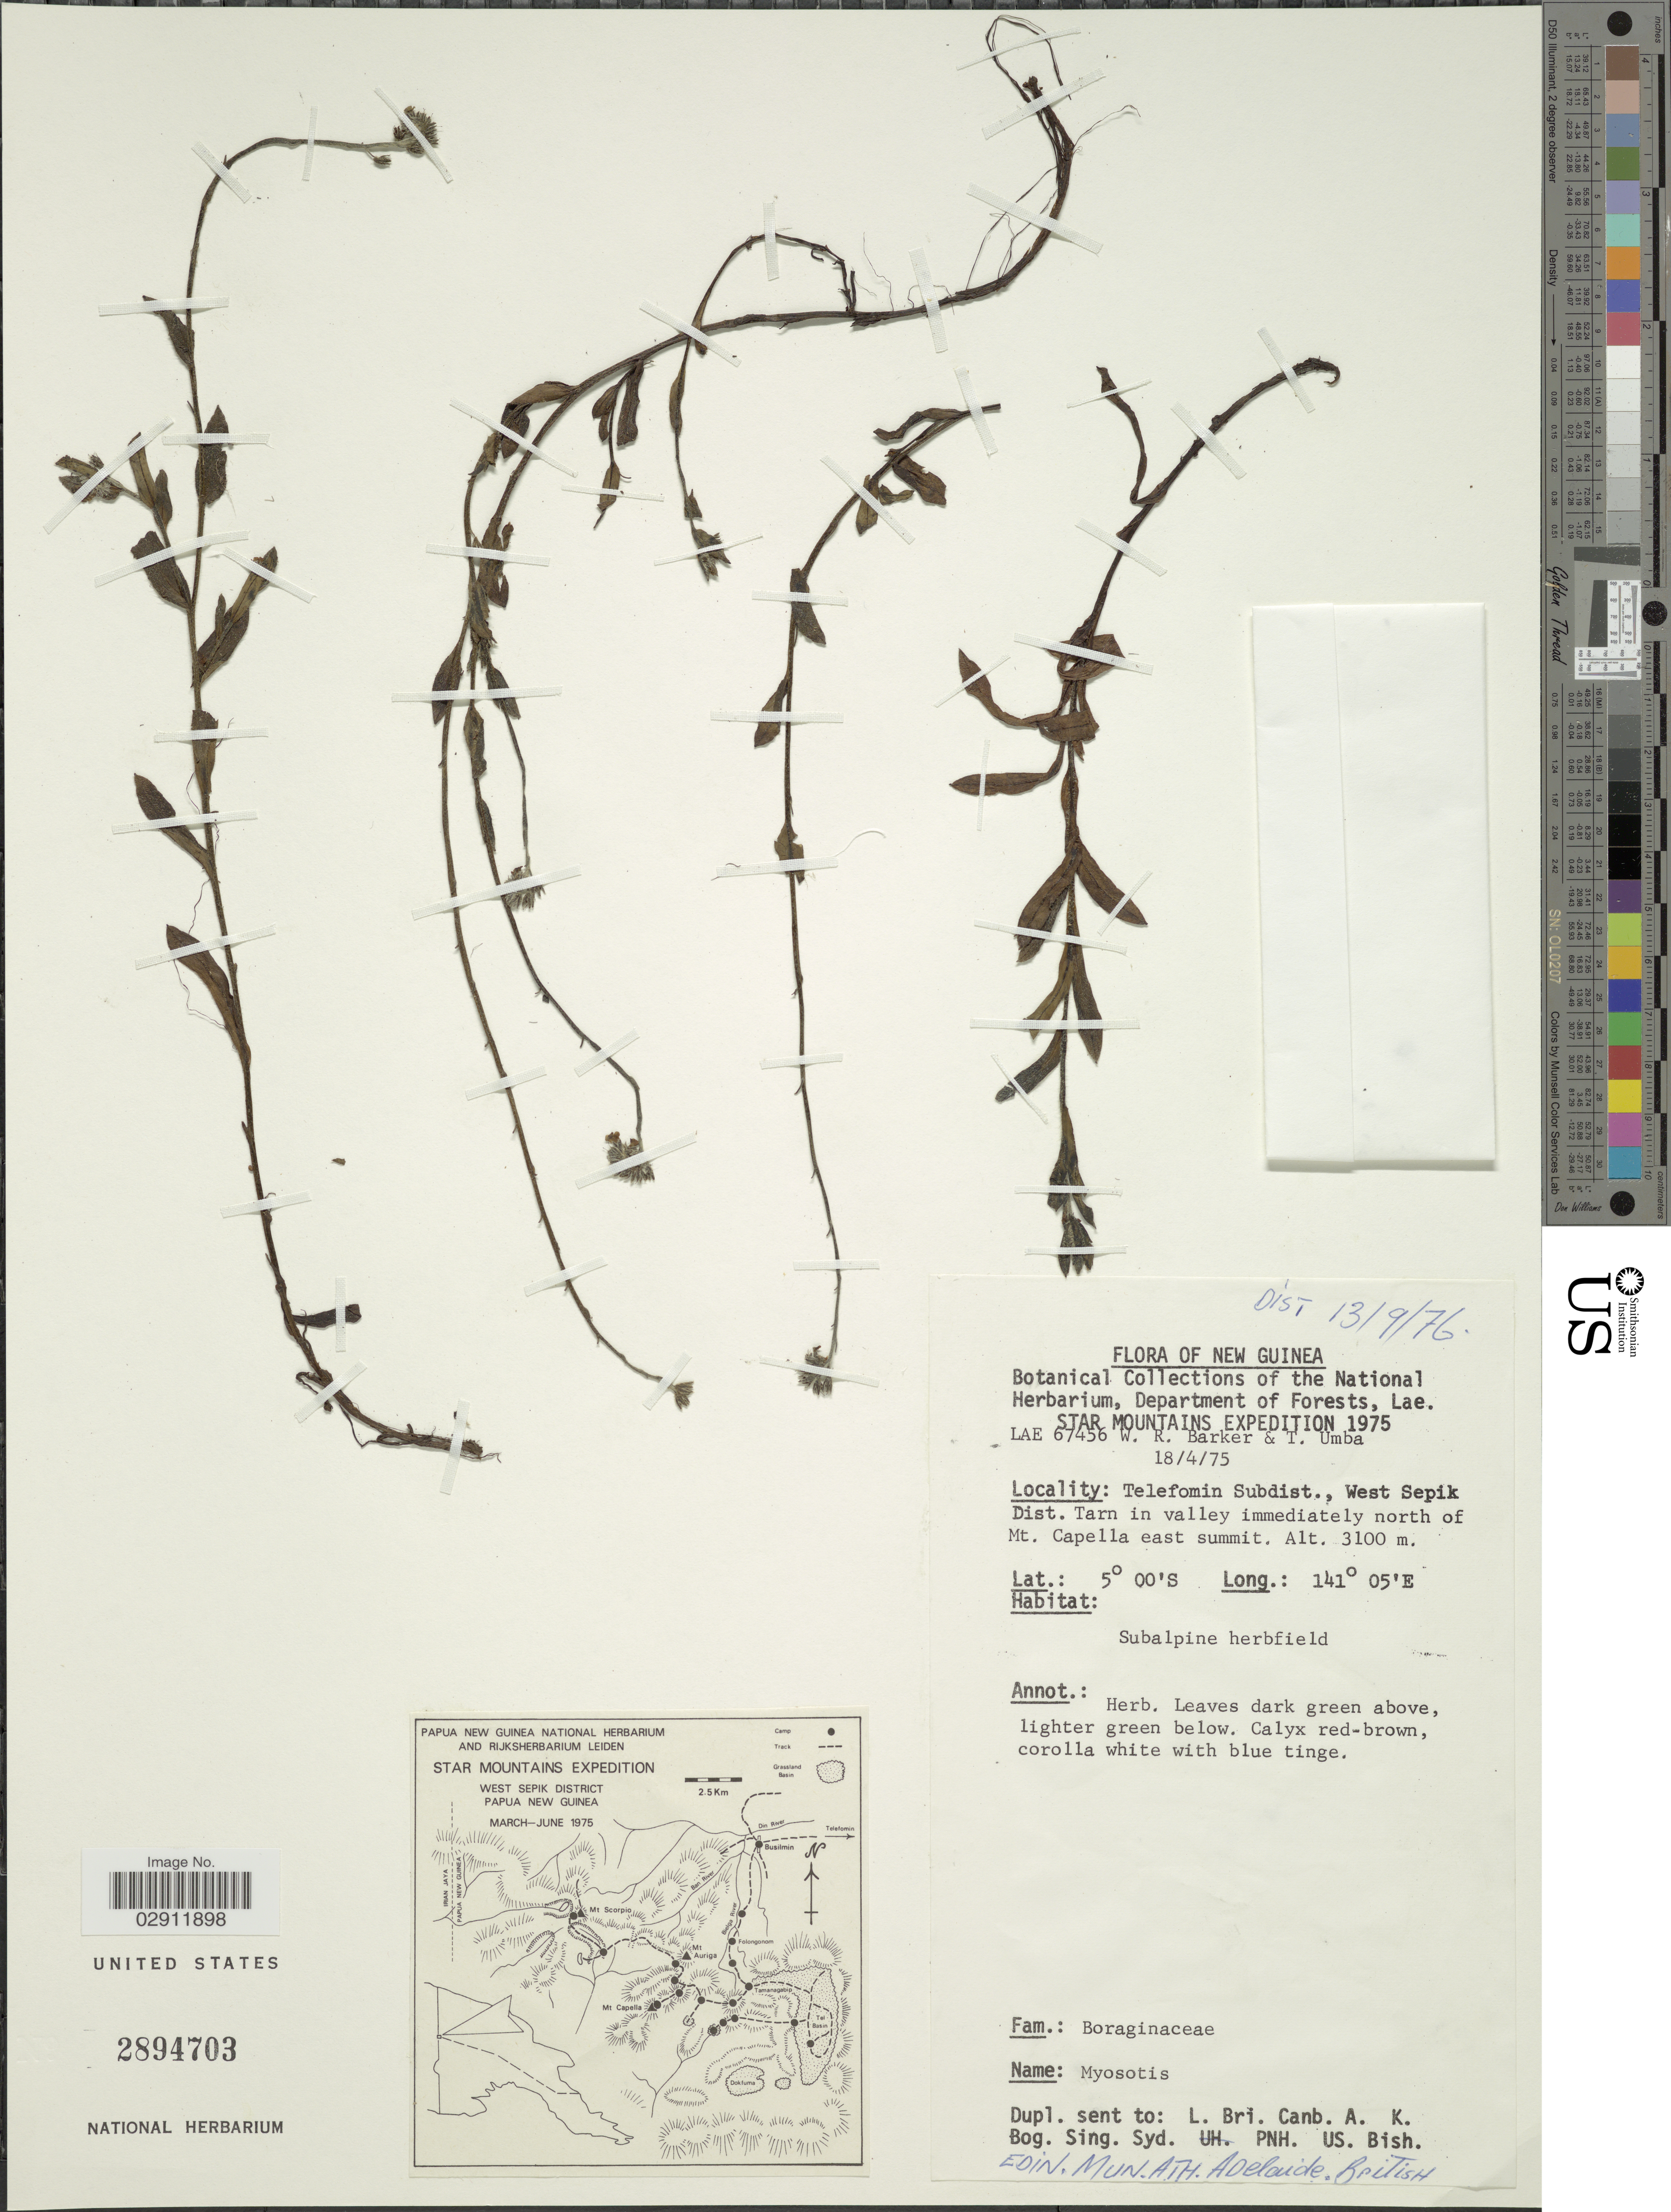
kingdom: Plantae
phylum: Tracheophyta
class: Magnoliopsida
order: Boraginales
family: Boraginaceae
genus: Myosotis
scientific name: Myosotis sp.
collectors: W. R. Barker & T. Umba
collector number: LAE 67456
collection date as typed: Transcribed d/m/y: 18/4/75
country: Papua New Guinea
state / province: Sandaun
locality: New Guinea. Star Mountains. Telefomin Subdist., West Sepik Dist. Tarn in valley immediately north of Mt. Capella east summit.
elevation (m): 3100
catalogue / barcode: US 2894703